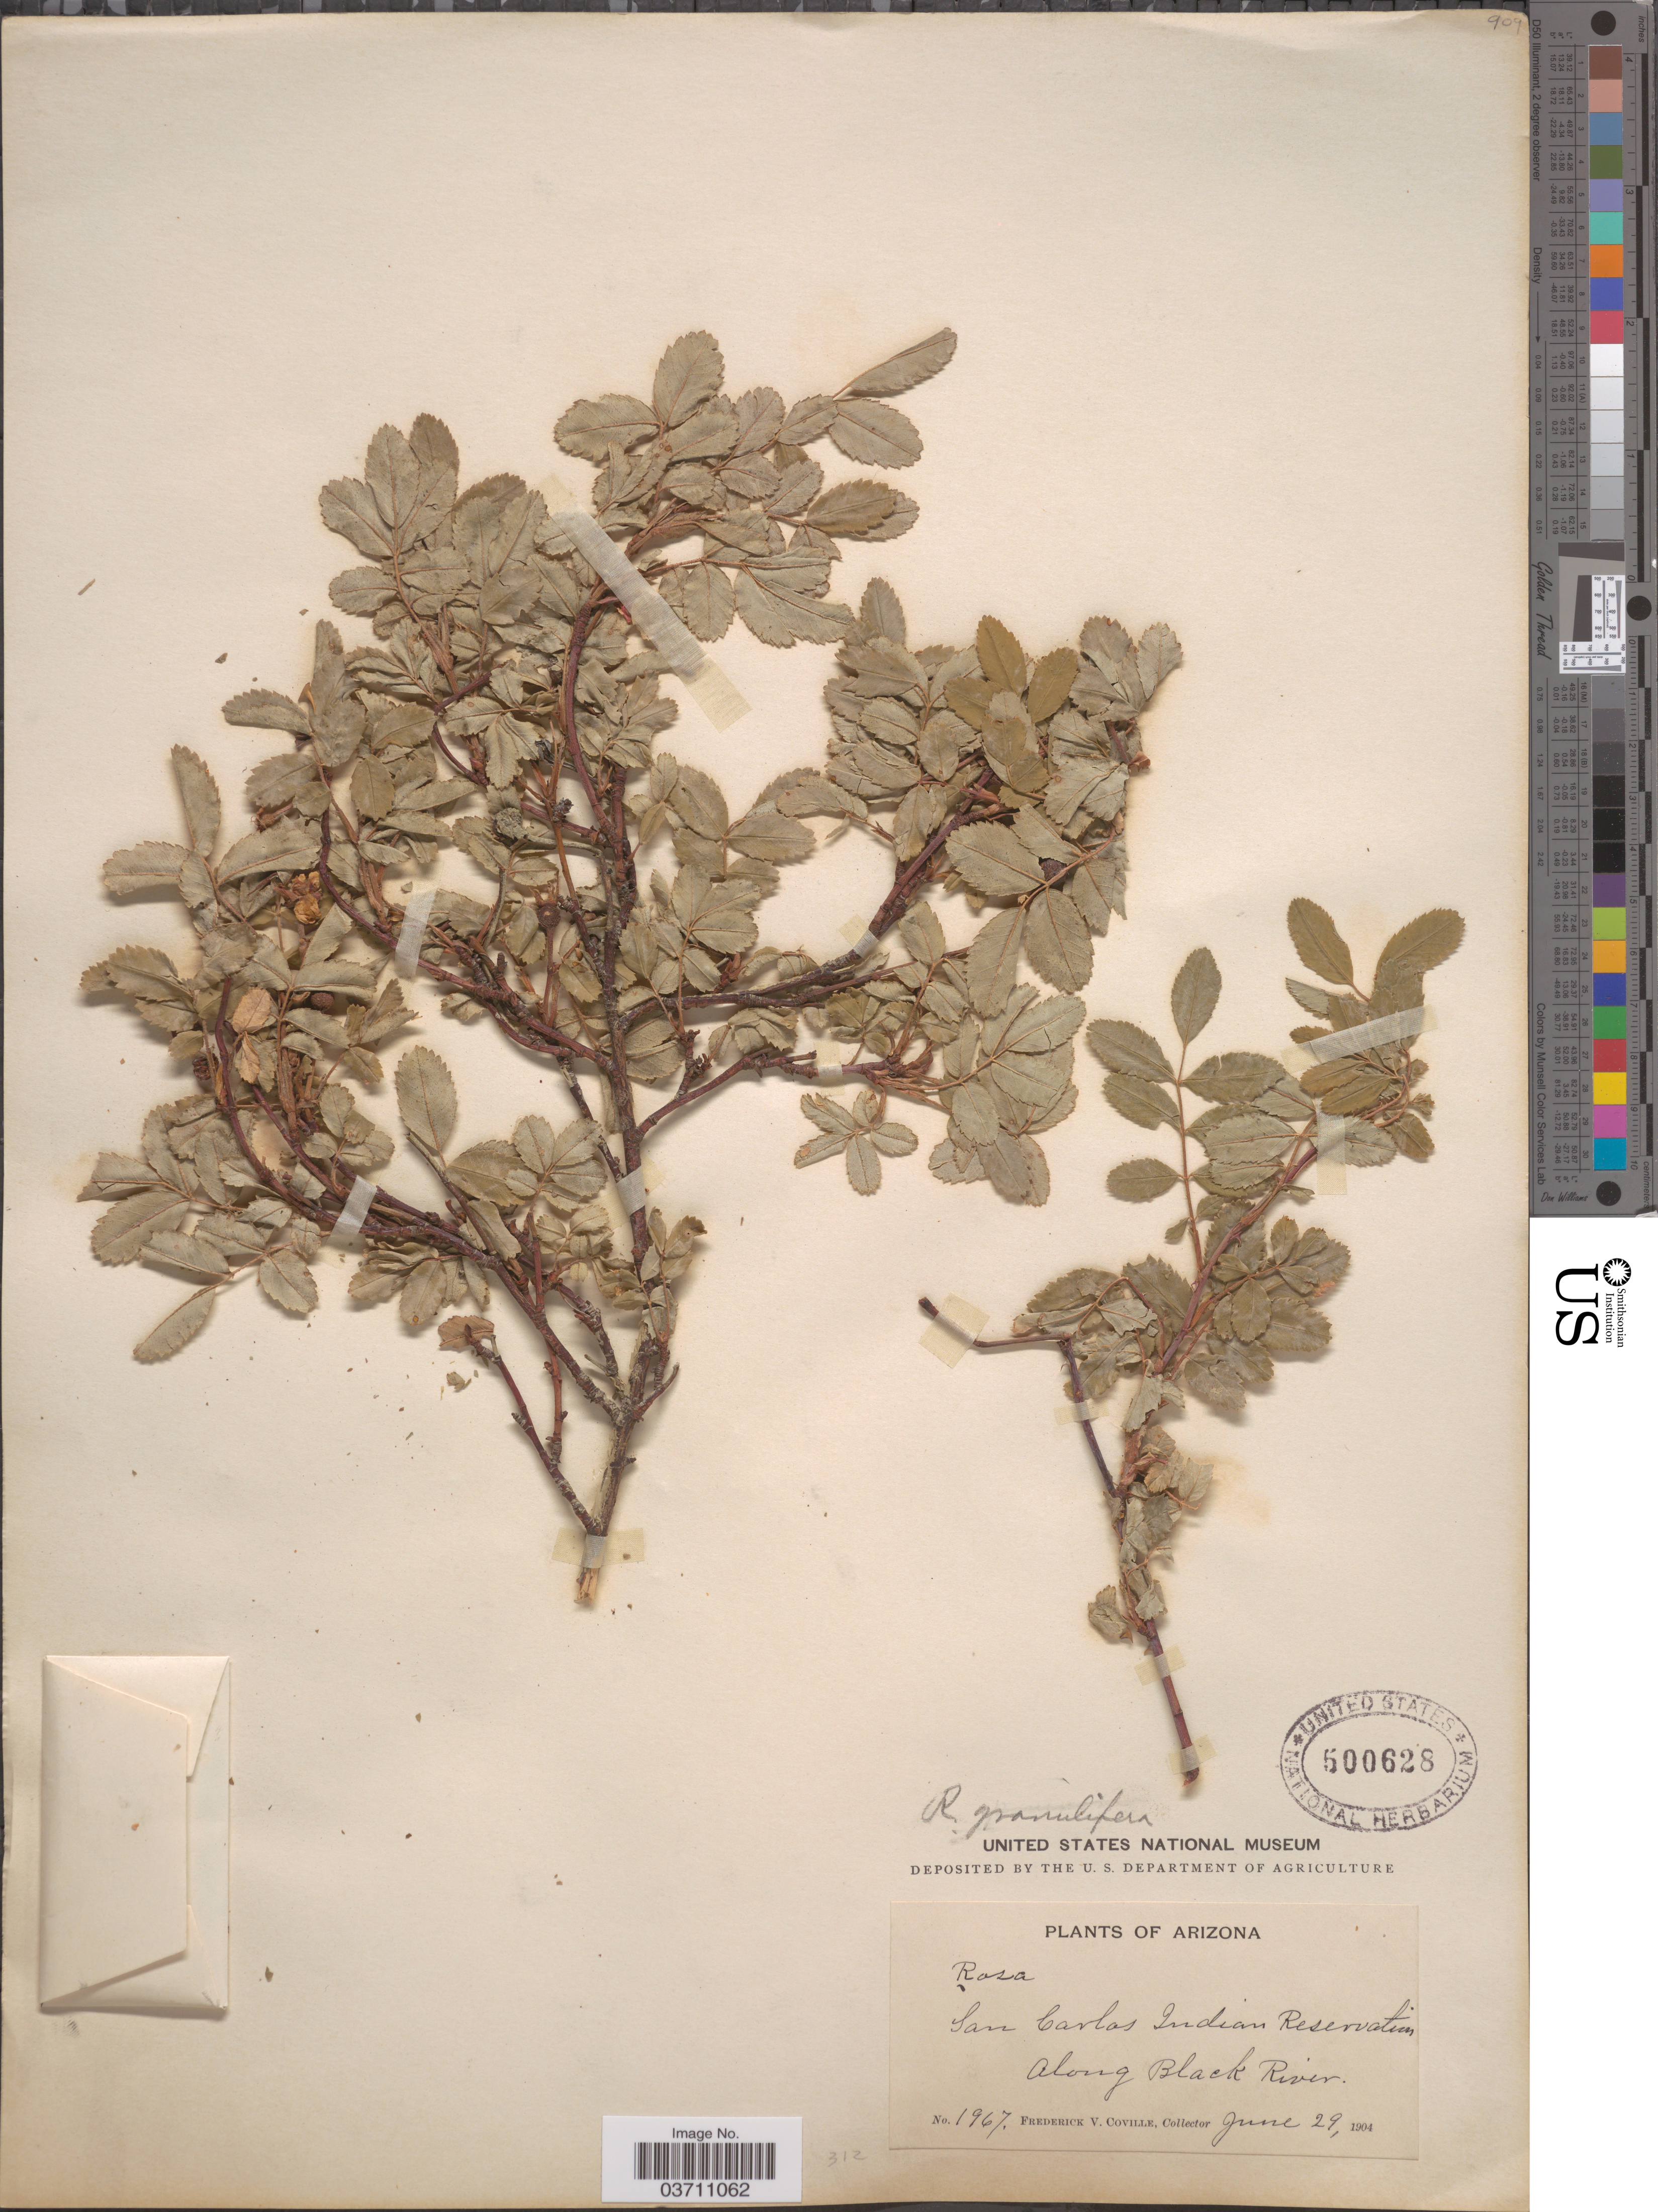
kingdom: Plantae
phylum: Tracheophyta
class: Magnoliopsida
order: Rosales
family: Rosaceae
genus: Rosa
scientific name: Rosa granulifera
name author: Rydb.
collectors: F. V. Coville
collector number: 1967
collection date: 1904-06-29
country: United States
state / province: Arizona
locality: San Carlos Indian Reservation. Along Black River.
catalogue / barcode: US 500628